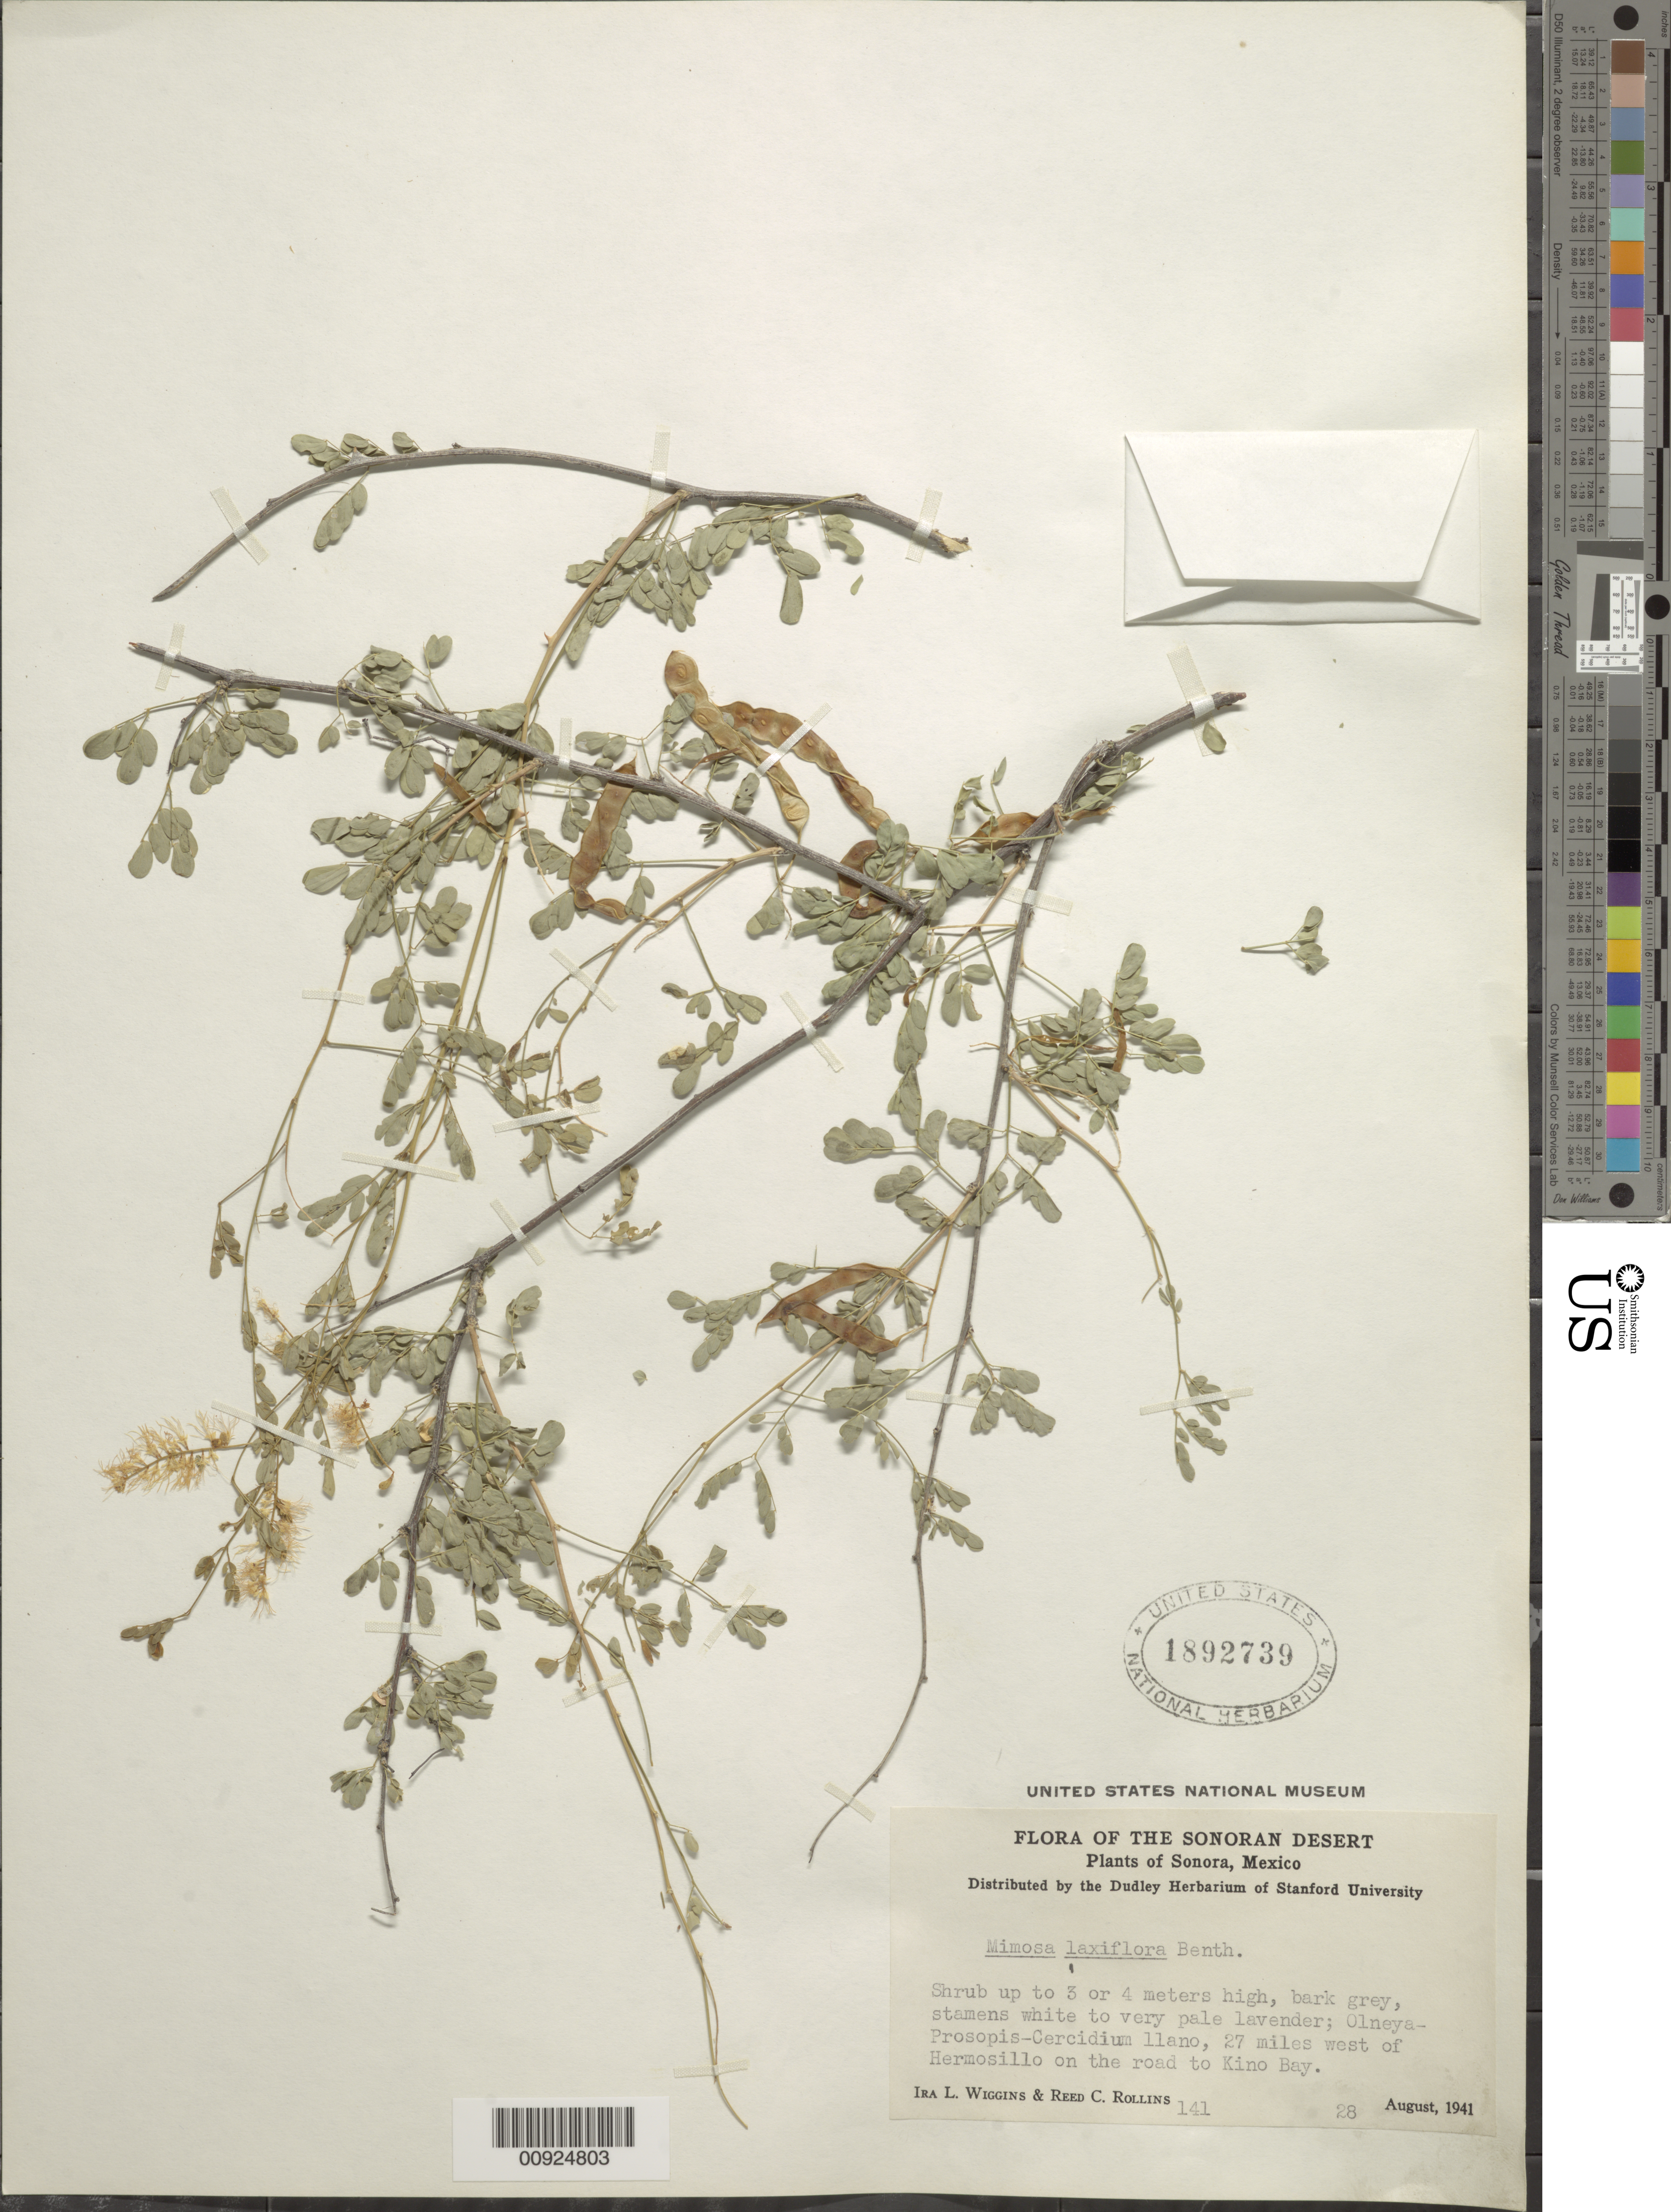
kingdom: Plantae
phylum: Tracheophyta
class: Magnoliopsida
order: Fabales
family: Fabaceae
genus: Mimosa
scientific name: Mimosa laxiflora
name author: Benth.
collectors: I. L. Wiggins & R. C. Rollins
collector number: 141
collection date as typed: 28 Aug 1941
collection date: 1941-08-28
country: Mexico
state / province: Sonora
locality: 27 miles west of Hermosillo on the road to Kino Bay.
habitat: Olneya-Prosopis-Cercidium llano.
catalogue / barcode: US 1892739